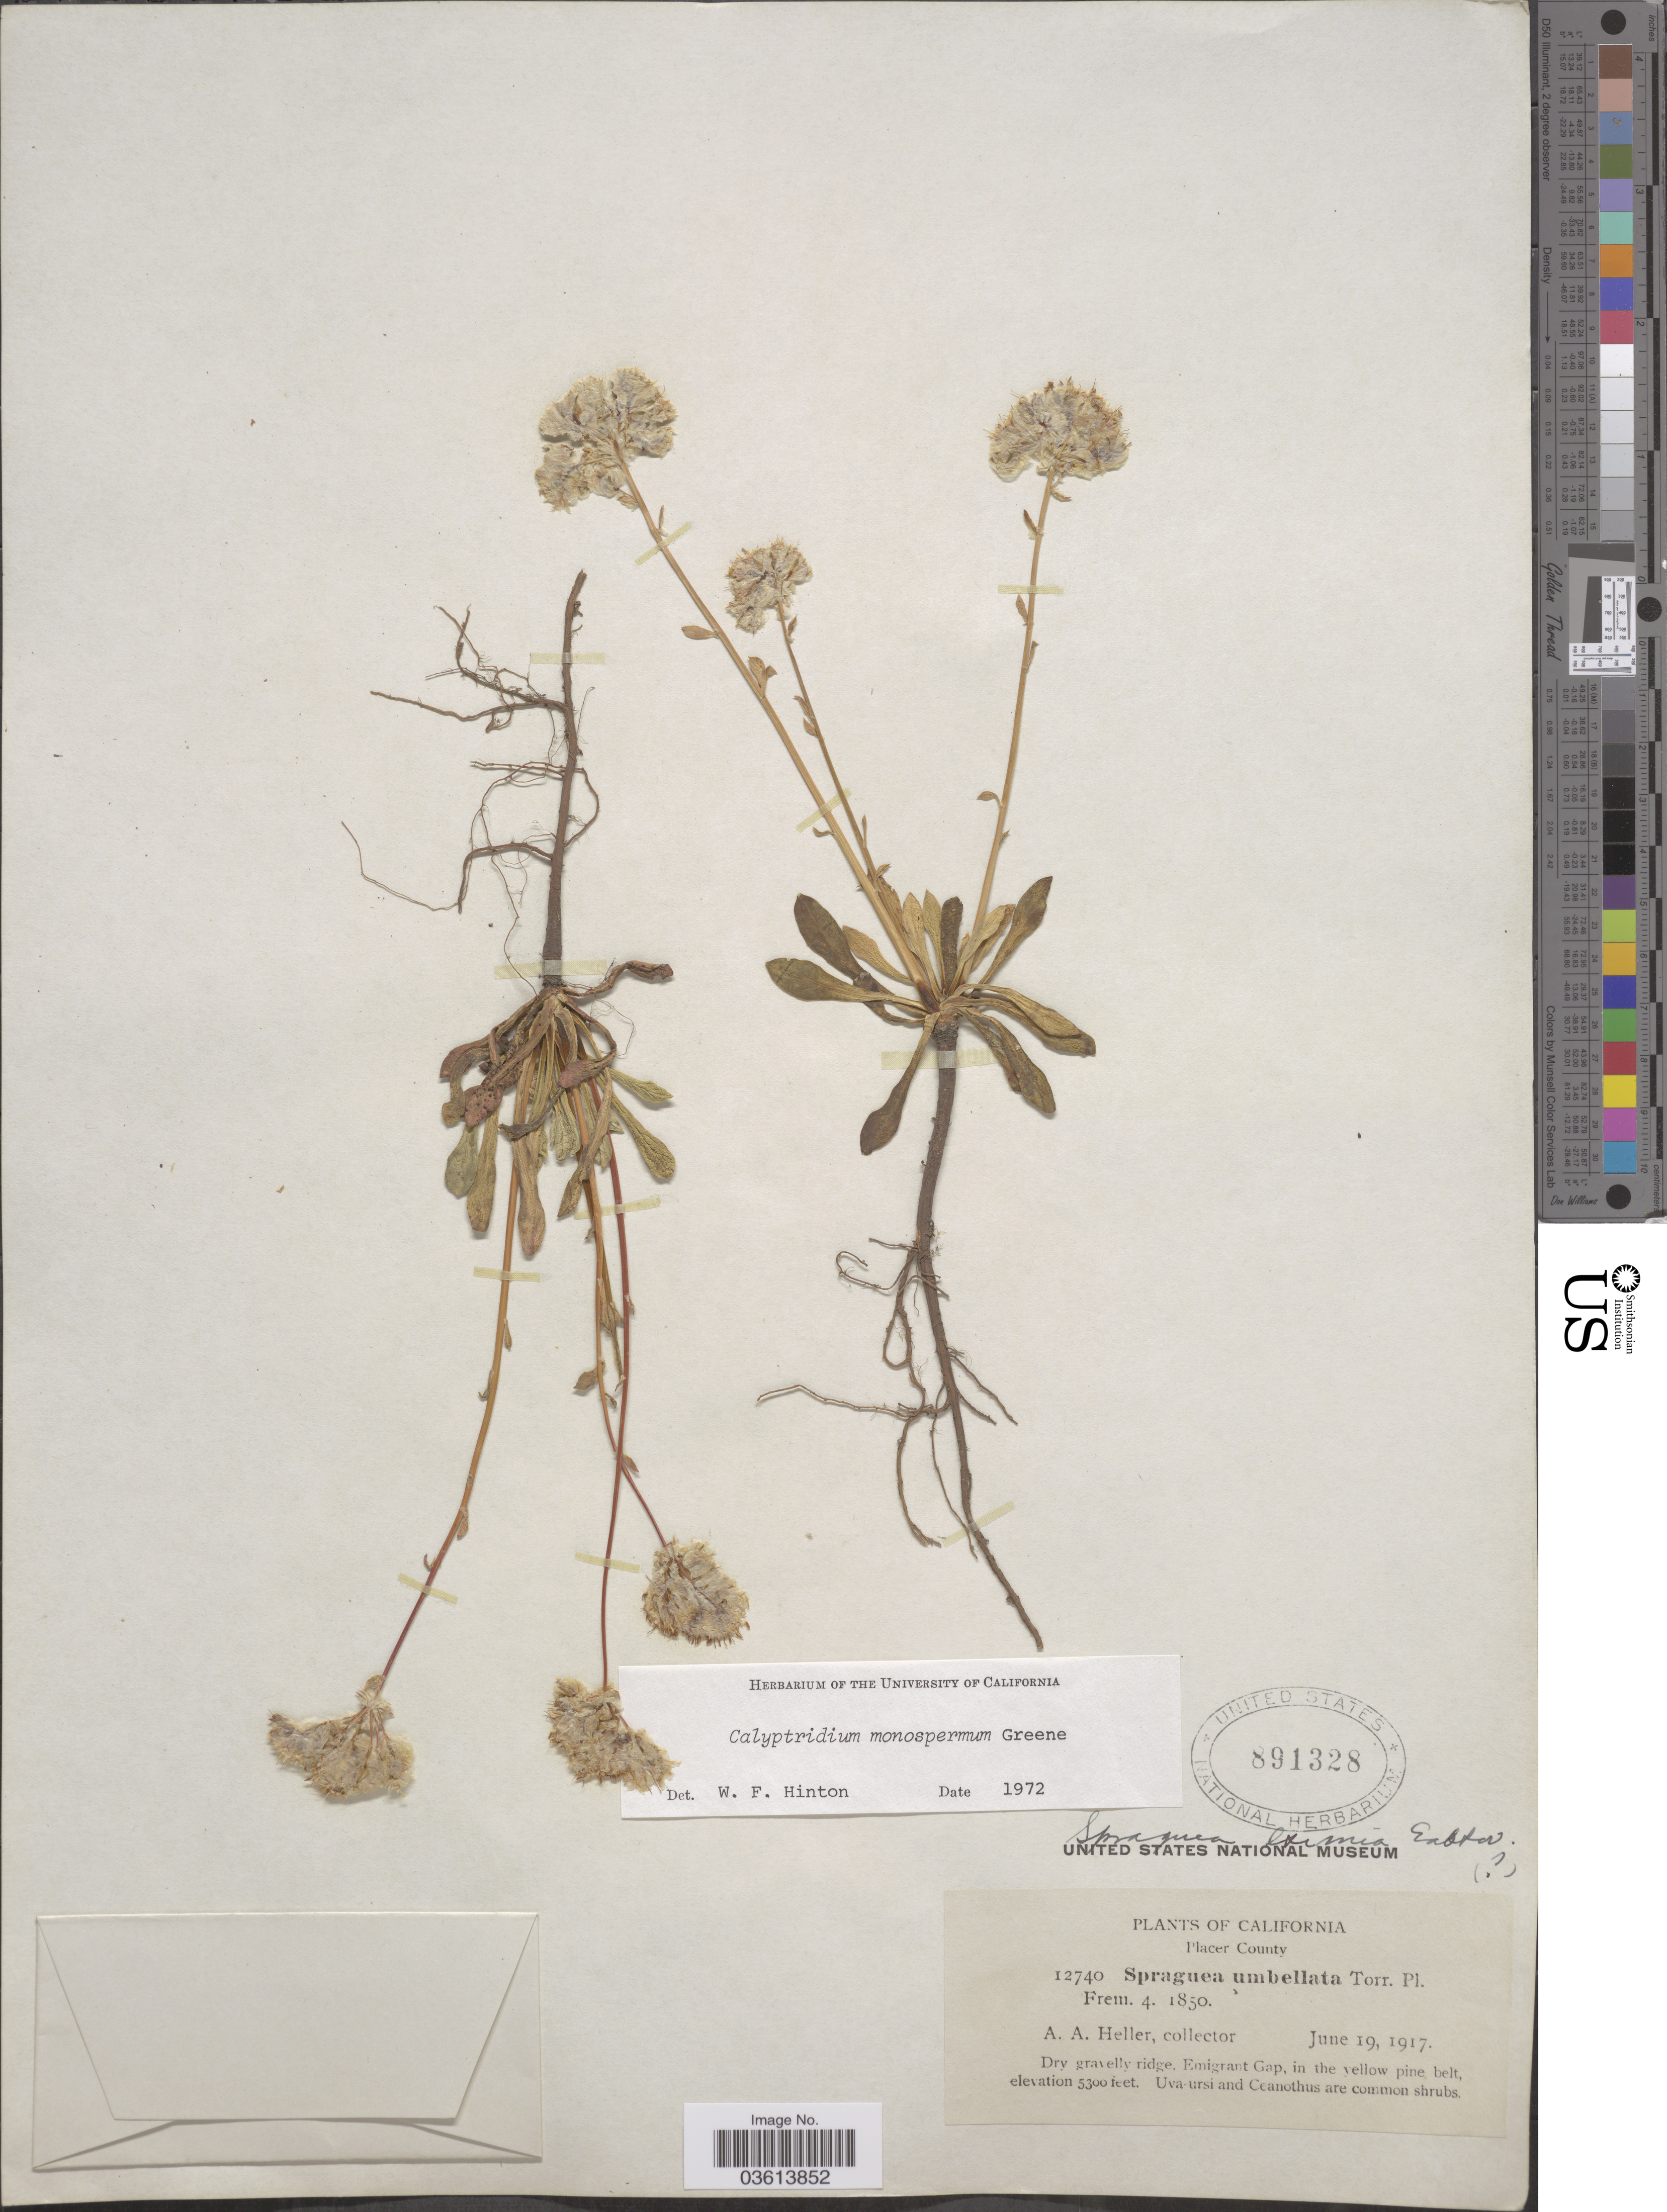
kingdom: Plantae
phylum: Tracheophyta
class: Magnoliopsida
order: Caryophyllales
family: Montiaceae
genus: Calyptridium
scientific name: Calyptridium monospermum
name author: Greene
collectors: A. A. Heller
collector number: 12740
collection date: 1917-06-19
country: United States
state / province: California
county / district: Placer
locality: Placer County. Emigrant Gap.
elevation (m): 1615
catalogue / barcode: US 891328